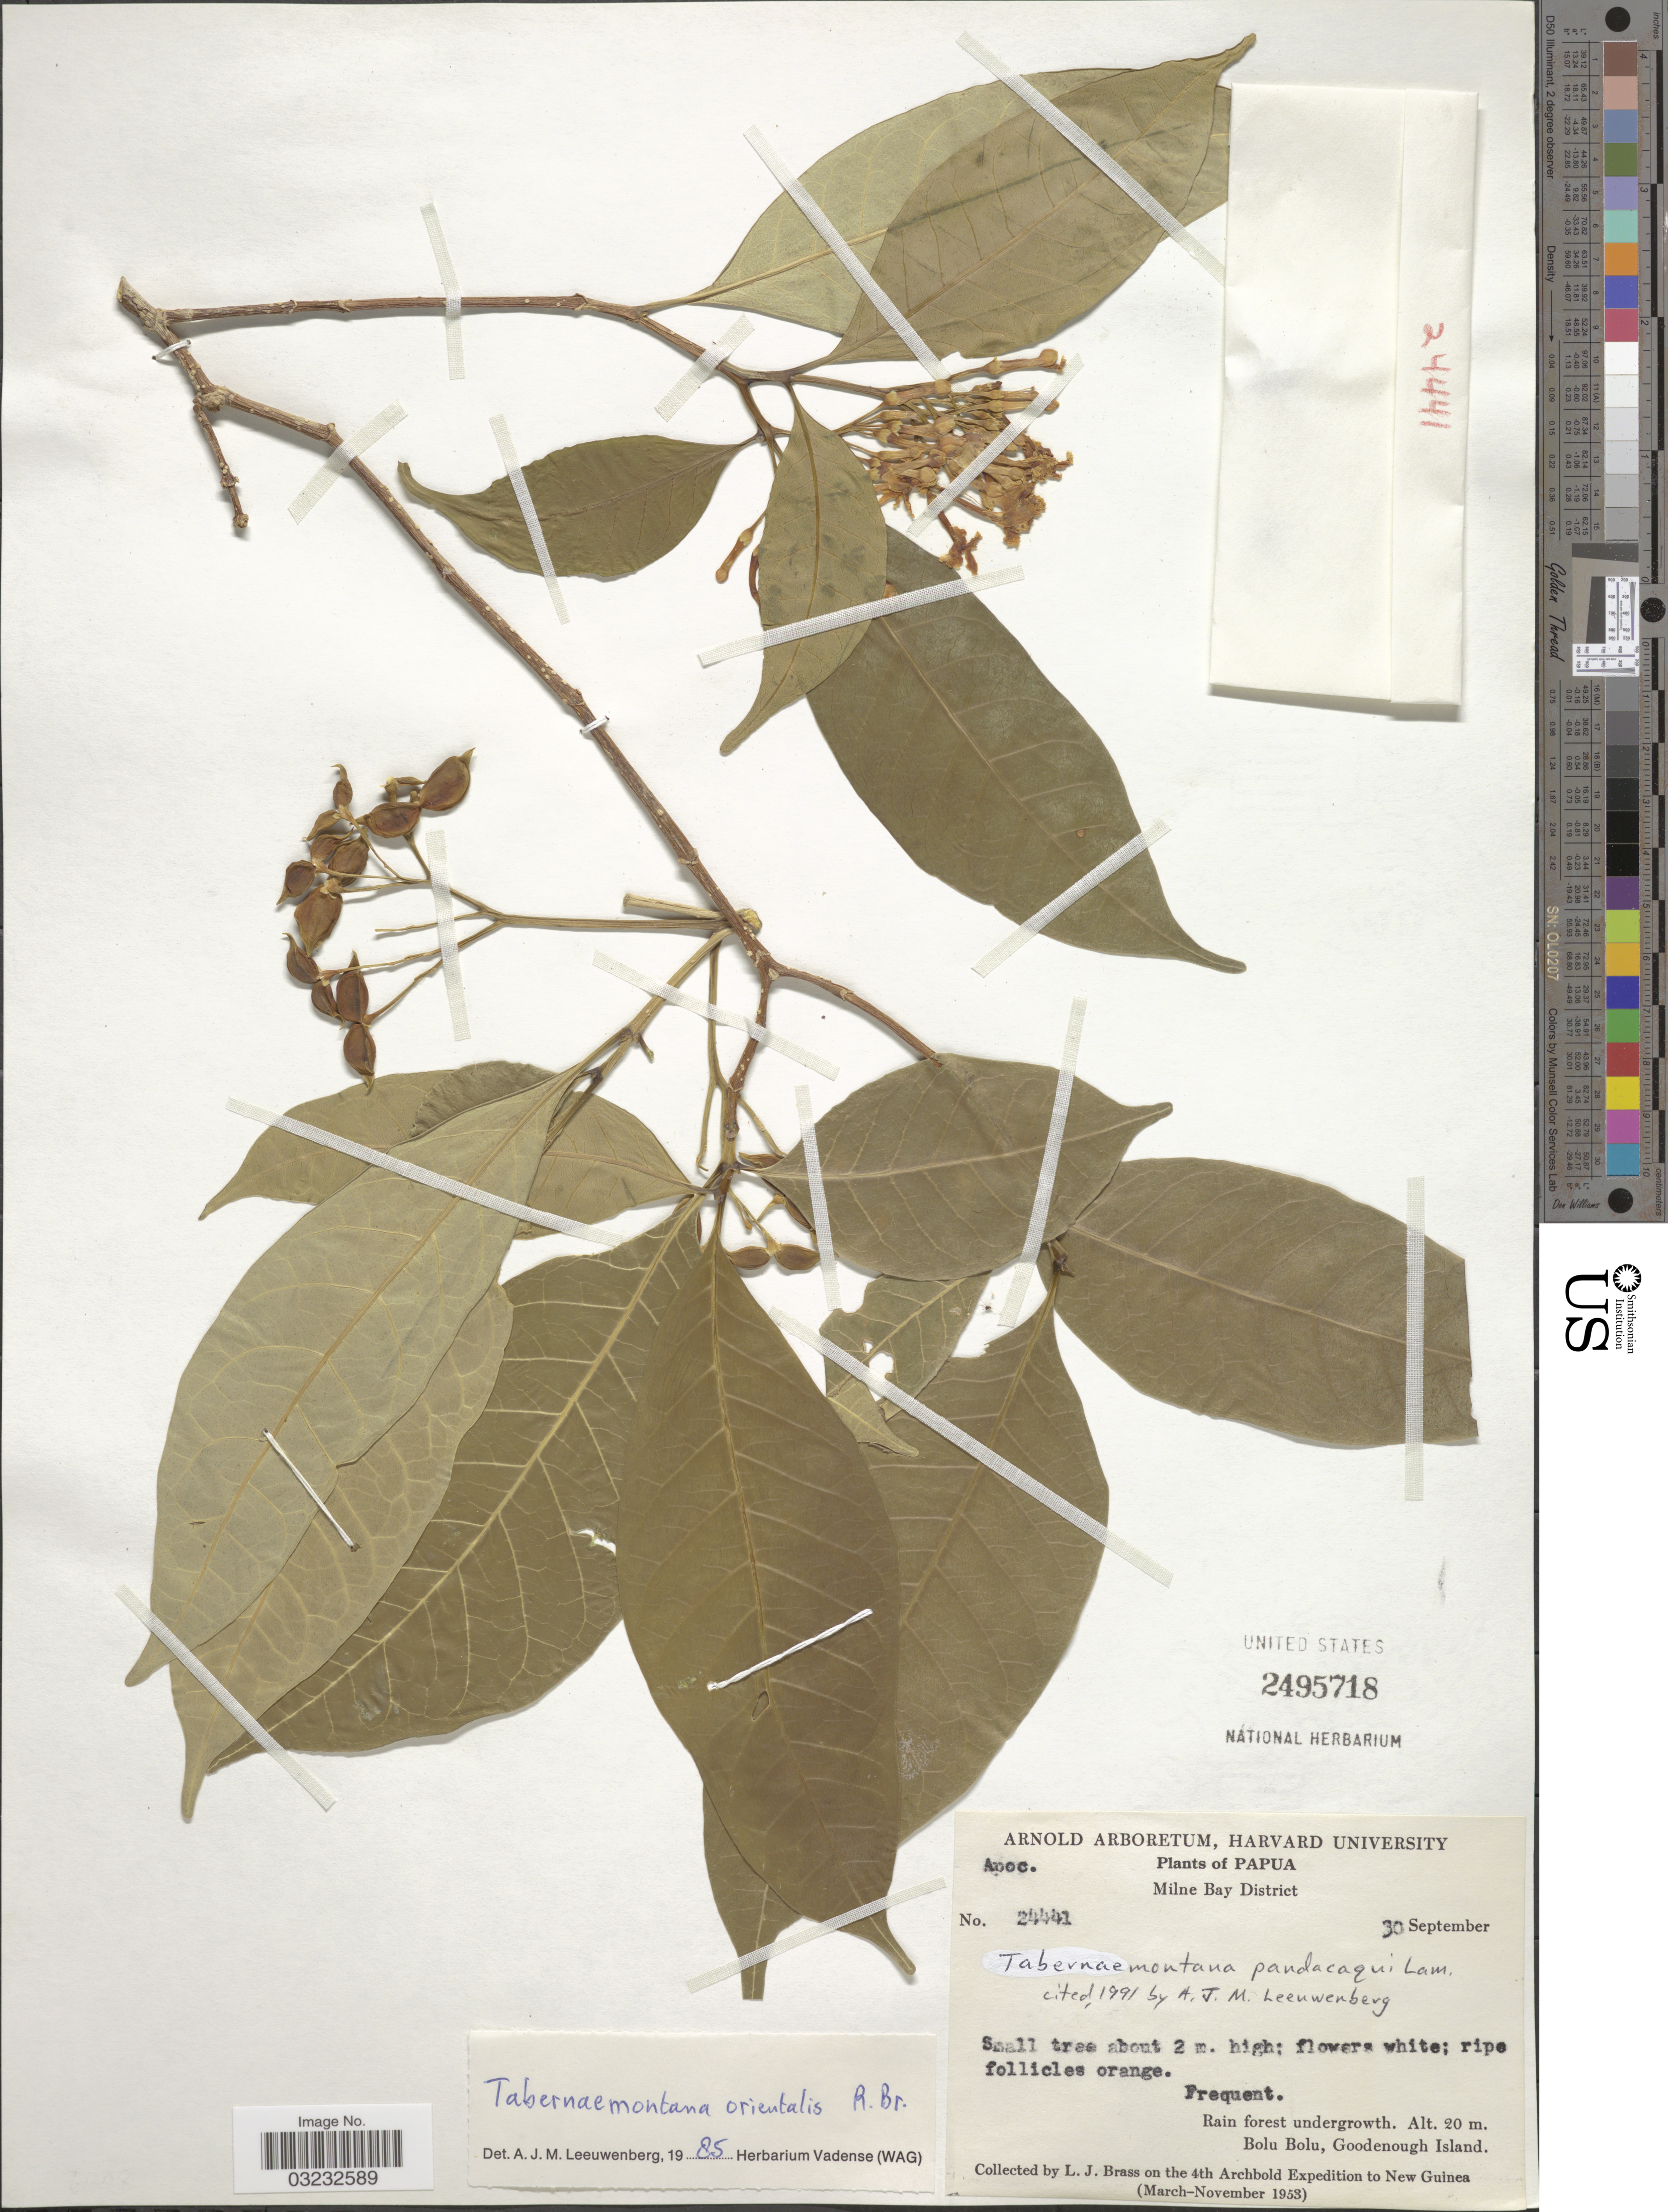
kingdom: Plantae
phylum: Tracheophyta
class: Magnoliopsida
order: Gentianales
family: Apocynaceae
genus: Tabernaemontana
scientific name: Tabernaemontana pandacaqui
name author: Poir.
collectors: L. J. Brass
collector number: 24441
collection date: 1953-09-30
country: Papua New Guinea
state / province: Milne Bay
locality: Milne Bay District, Bolu Bolu, Goodenough Island. New Guinea.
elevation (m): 20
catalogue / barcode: US 2495718